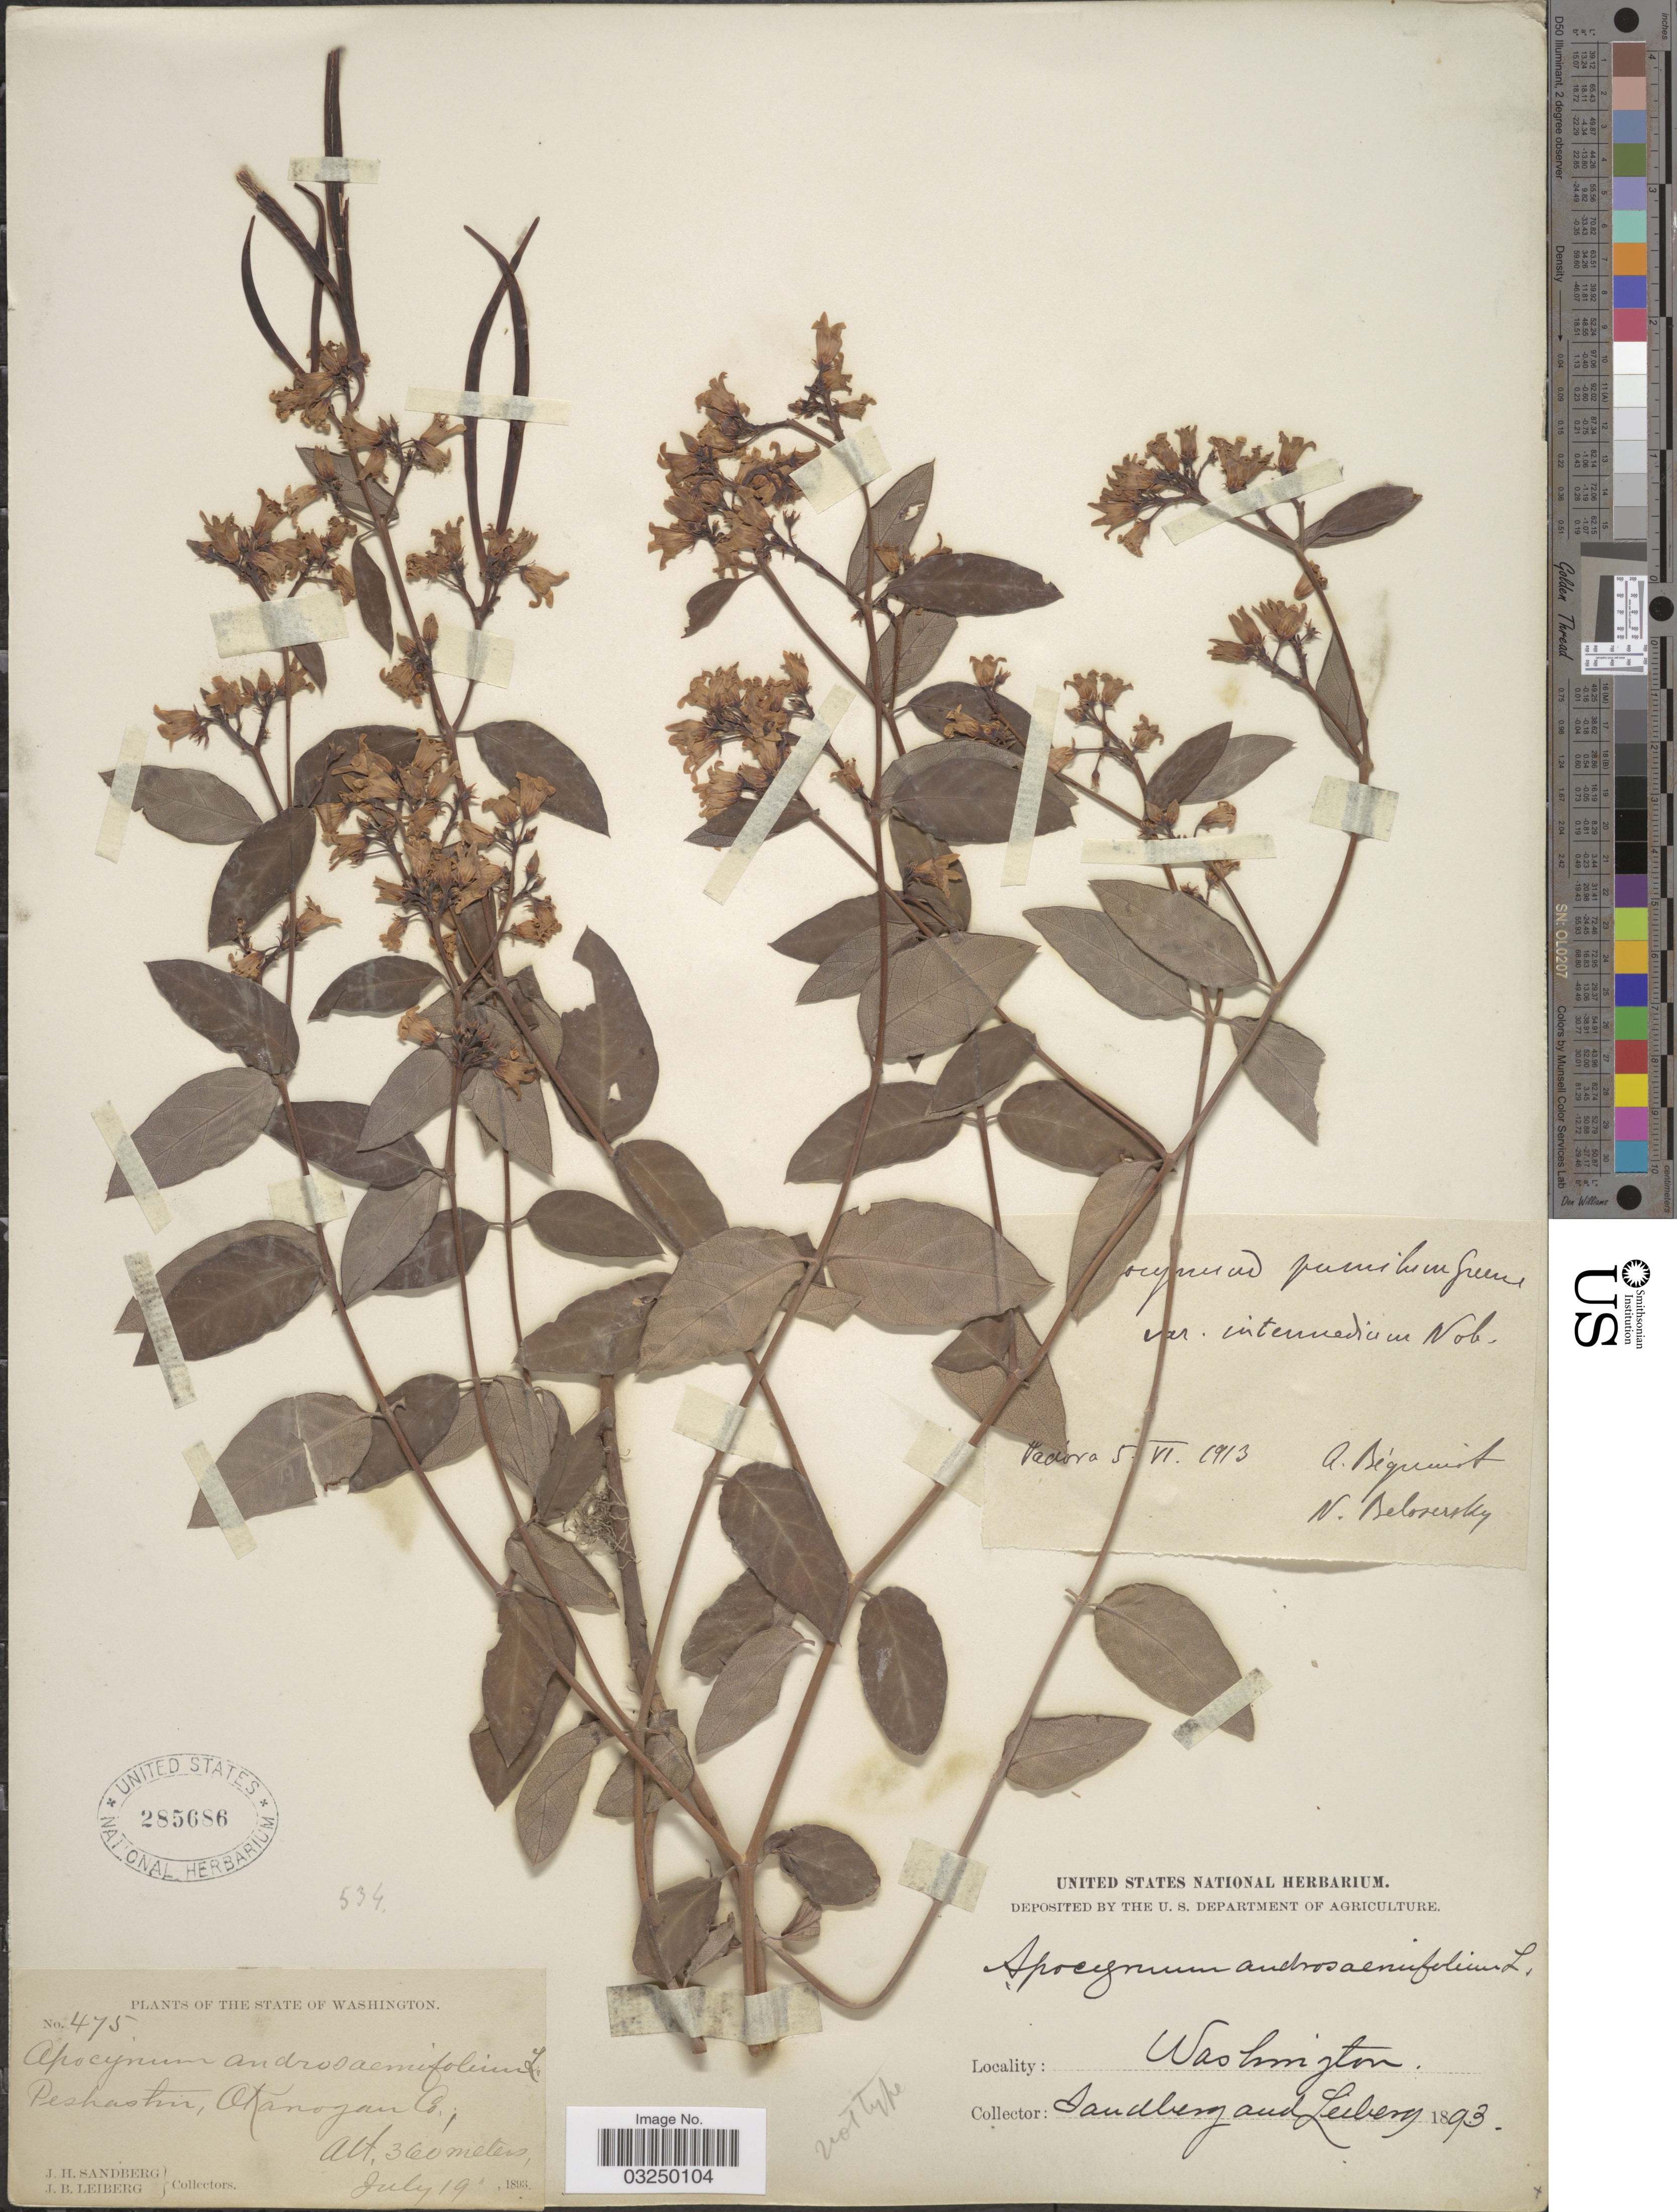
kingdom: Plantae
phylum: Tracheophyta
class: Magnoliopsida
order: Gentianales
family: Apocynaceae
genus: Apocynum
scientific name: Apocynum pumilum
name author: (A. Gray) Greene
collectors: J. H. Sandberg & J. B. Leiberg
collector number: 475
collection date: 1893-07-19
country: United States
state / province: Washington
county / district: Okanogan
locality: Peshastin, Okanogan Co.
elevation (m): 360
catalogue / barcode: US 285686